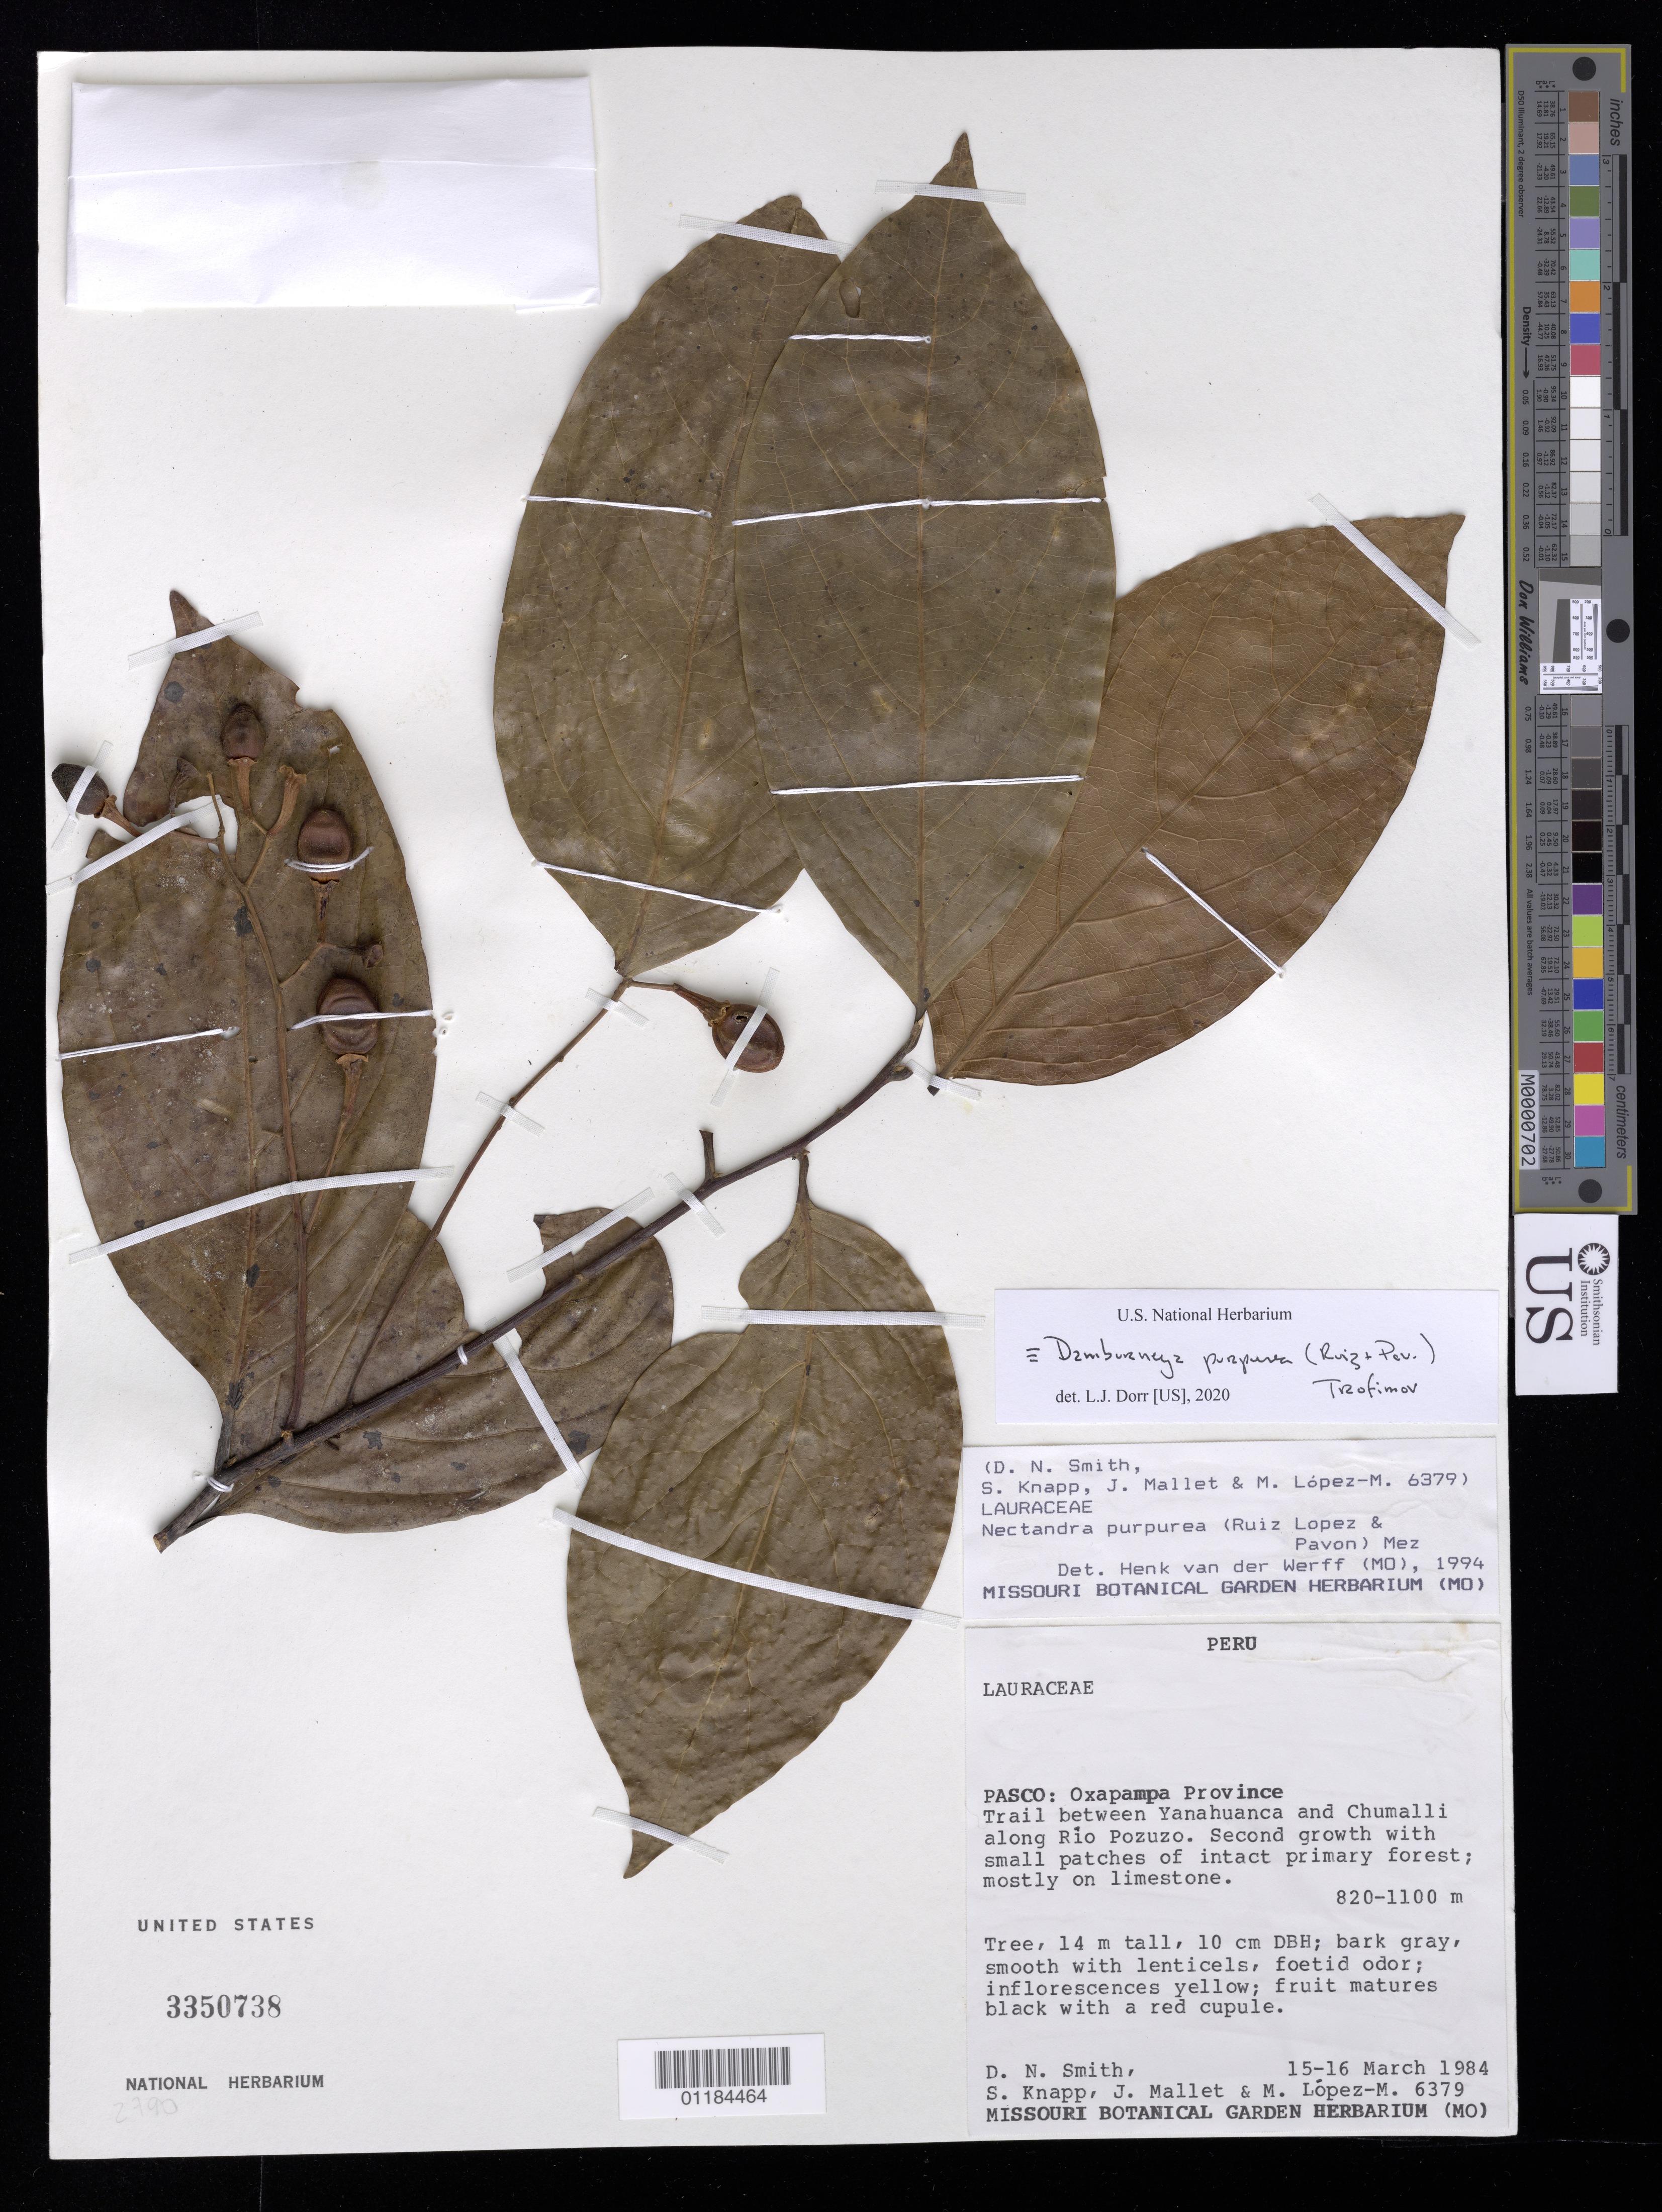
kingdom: Plantae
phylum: Tracheophyta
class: Magnoliopsida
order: Laurales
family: Lauraceae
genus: Damburneya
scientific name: Damburneya purpurea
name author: (Ruiz & Pav.) Trofimov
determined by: Dorr, L. J., (BOT), Smithsonian Institution - National Museum of Natural History (UNITED STATES)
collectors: D. Smith, S. Knapp, J. Mallet & M. Lopez-M.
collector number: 6379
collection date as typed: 15 Mar 1984 to 16 Mar 1984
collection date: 1984-03-15/1984-03-16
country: Peru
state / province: Pasco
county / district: Oxapampa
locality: Between Yanahuanca and Chumalli along Rio Pozuzo.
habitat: second growth with small patches of intact primary forest; mostly on limestone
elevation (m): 820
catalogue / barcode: US 3350738